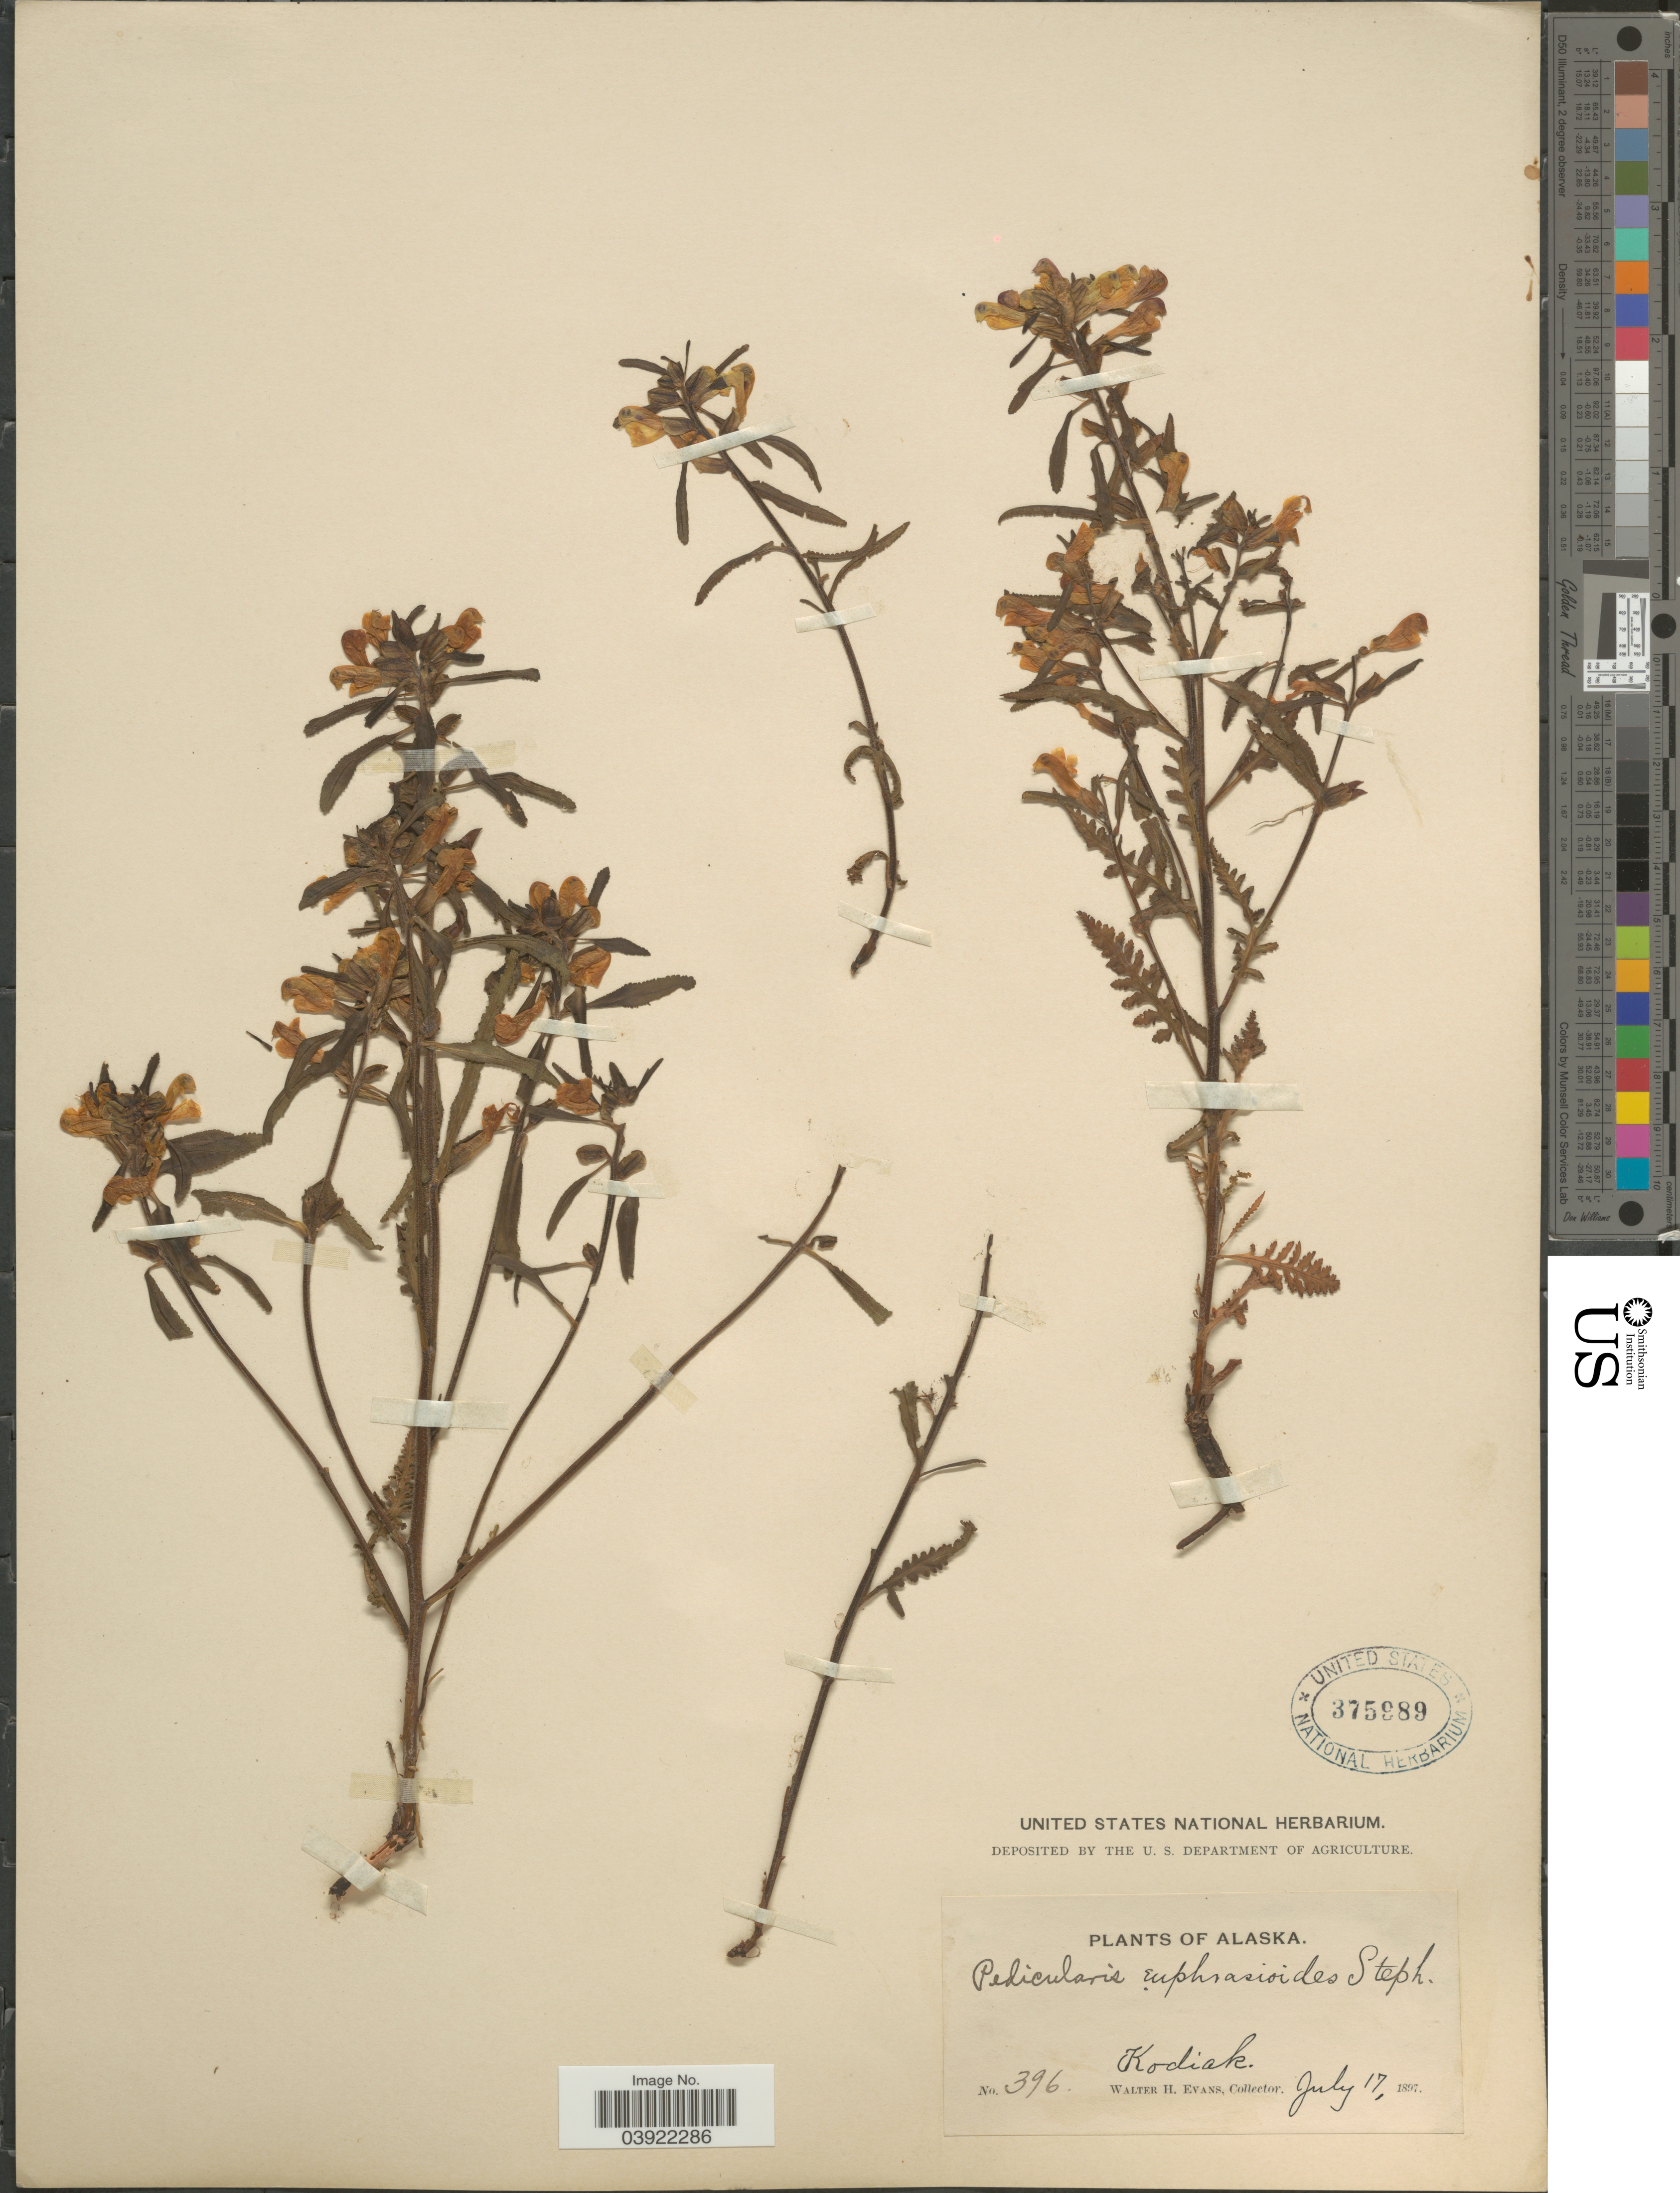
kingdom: Plantae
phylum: Tracheophyta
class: Magnoliopsida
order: Lamiales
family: Orobanchaceae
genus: Pedicularis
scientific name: Pedicularis labradorica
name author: Wirsing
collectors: W. H. Evans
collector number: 396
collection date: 1897-07-17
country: United States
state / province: Alaska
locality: Kodiak.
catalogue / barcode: US 375989